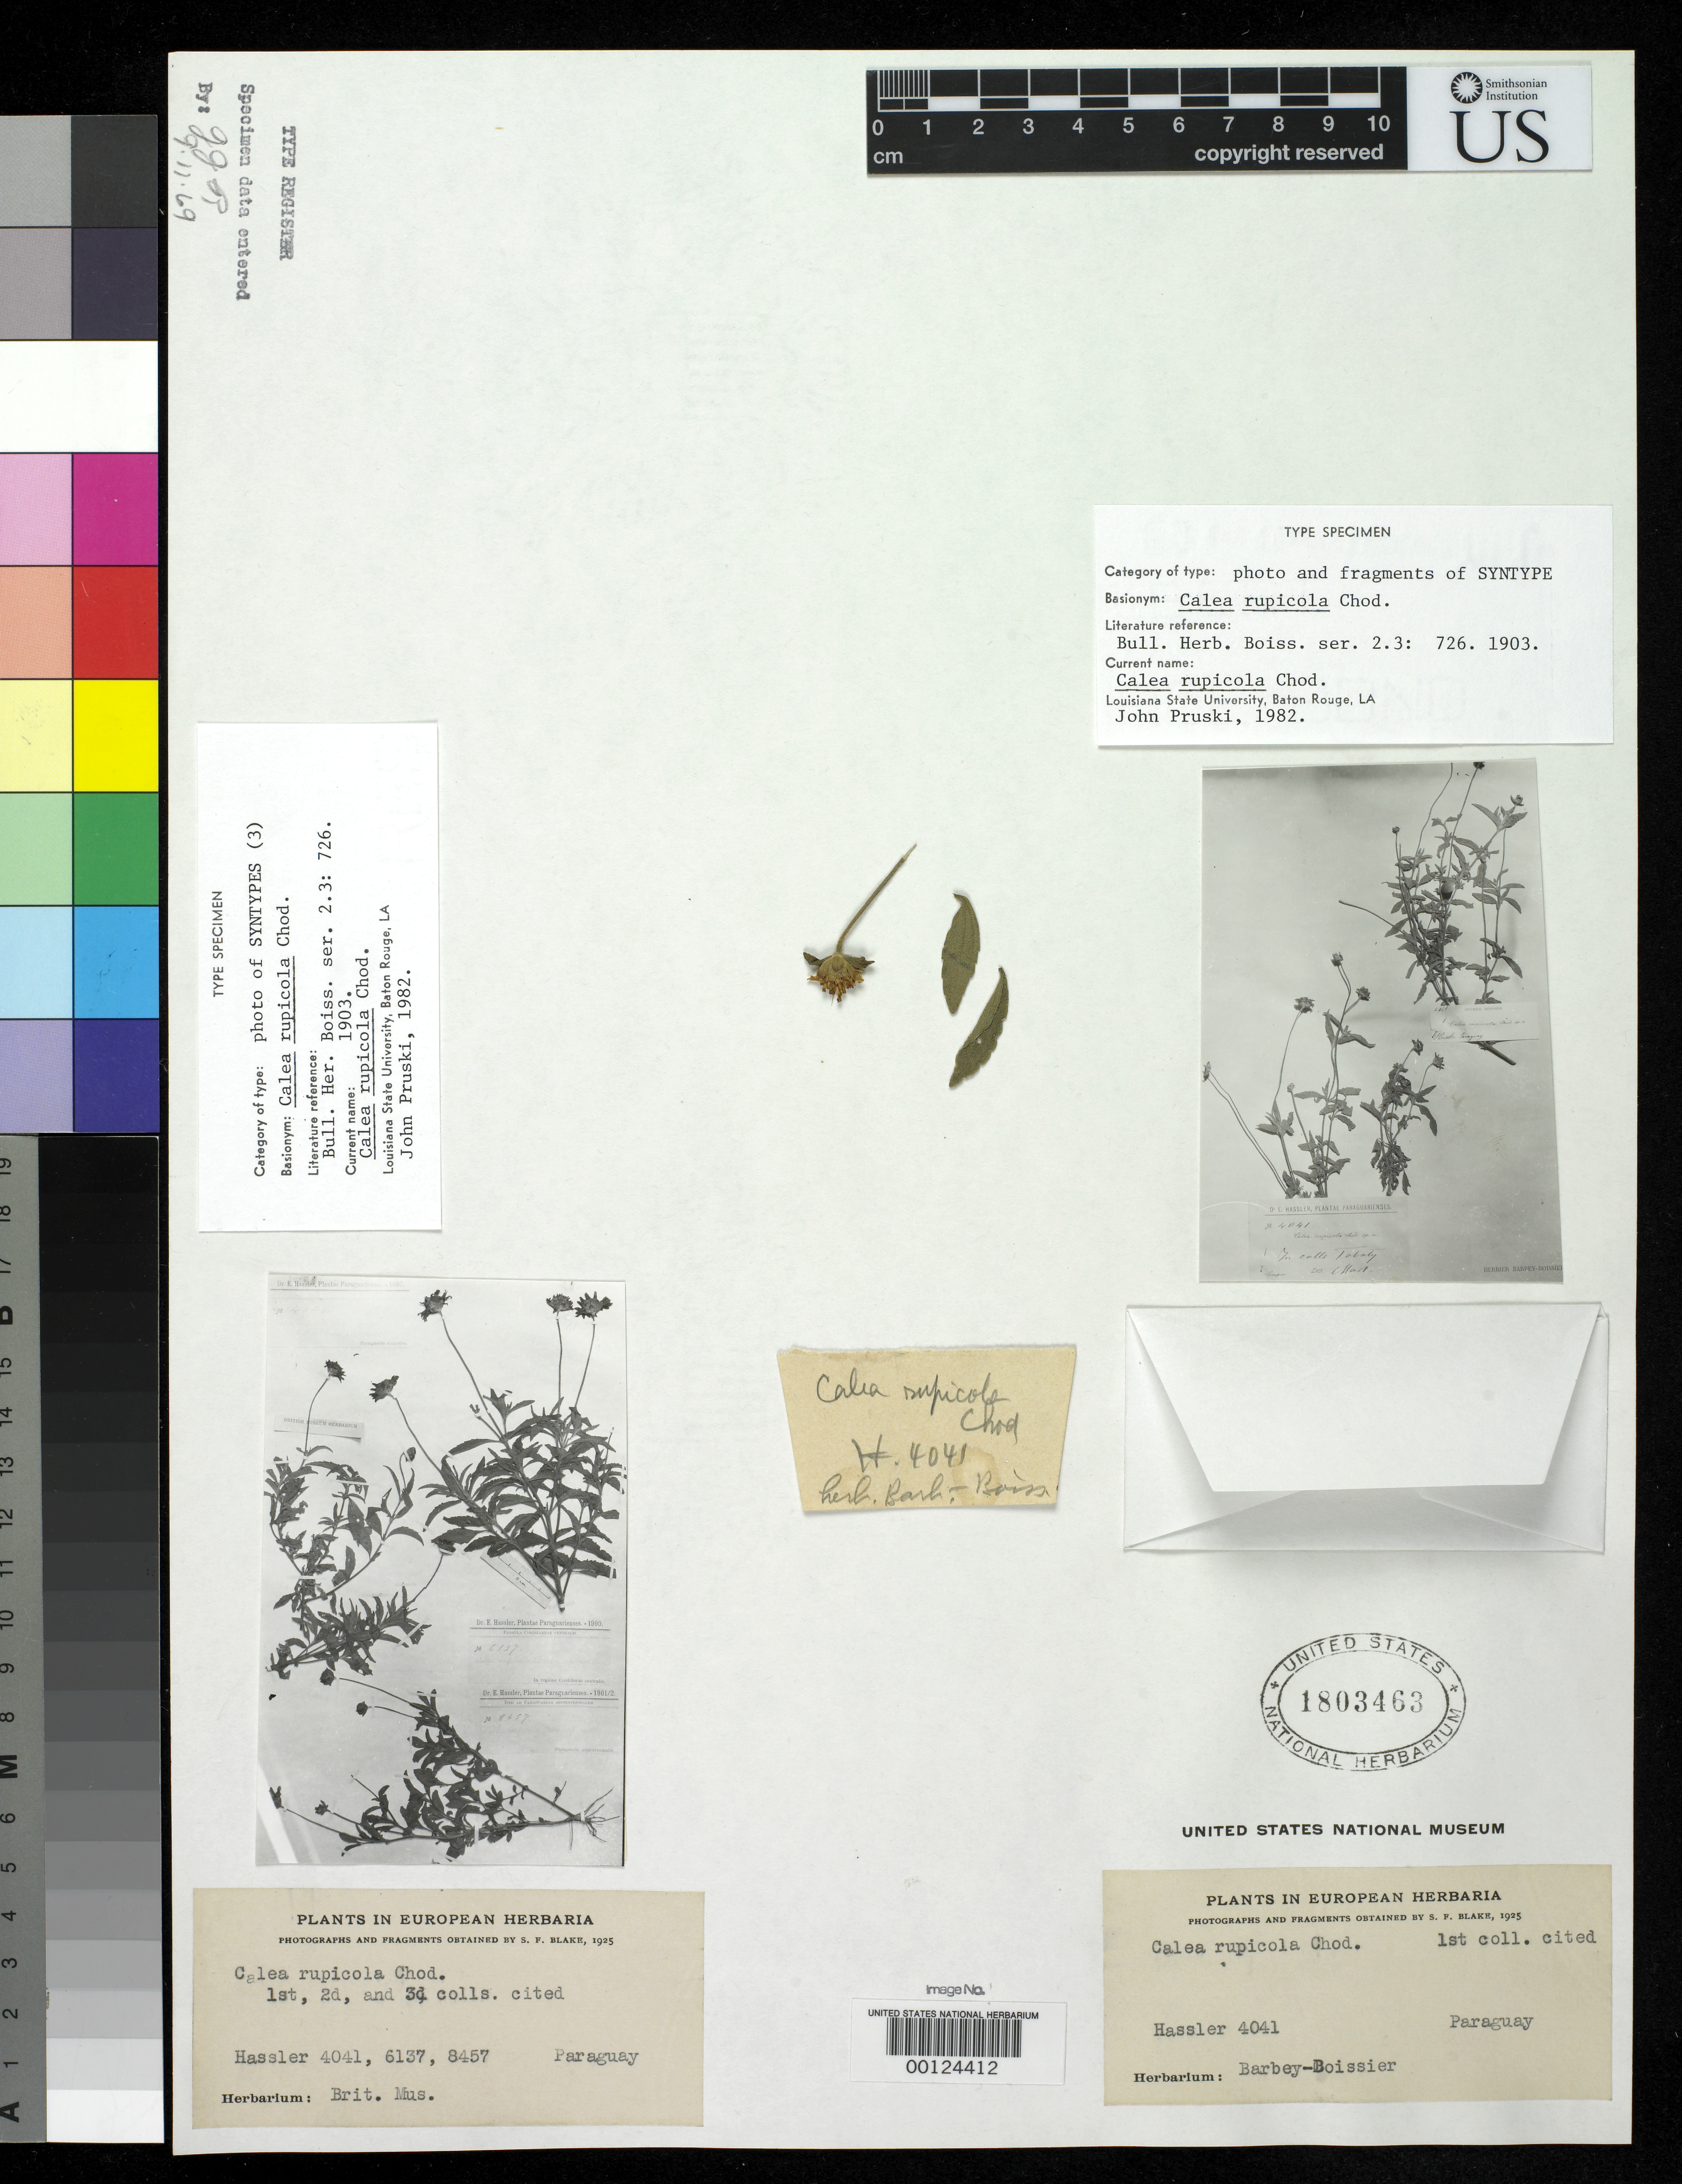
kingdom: Plantae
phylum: Tracheophyta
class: Magnoliopsida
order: Asterales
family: Asteraceae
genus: Calea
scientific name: Calea rupicola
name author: Chodat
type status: Type Fragment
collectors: E. Hassler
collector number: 4041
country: Paraguay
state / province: Cordillera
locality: Tobaty.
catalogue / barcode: US 1803463